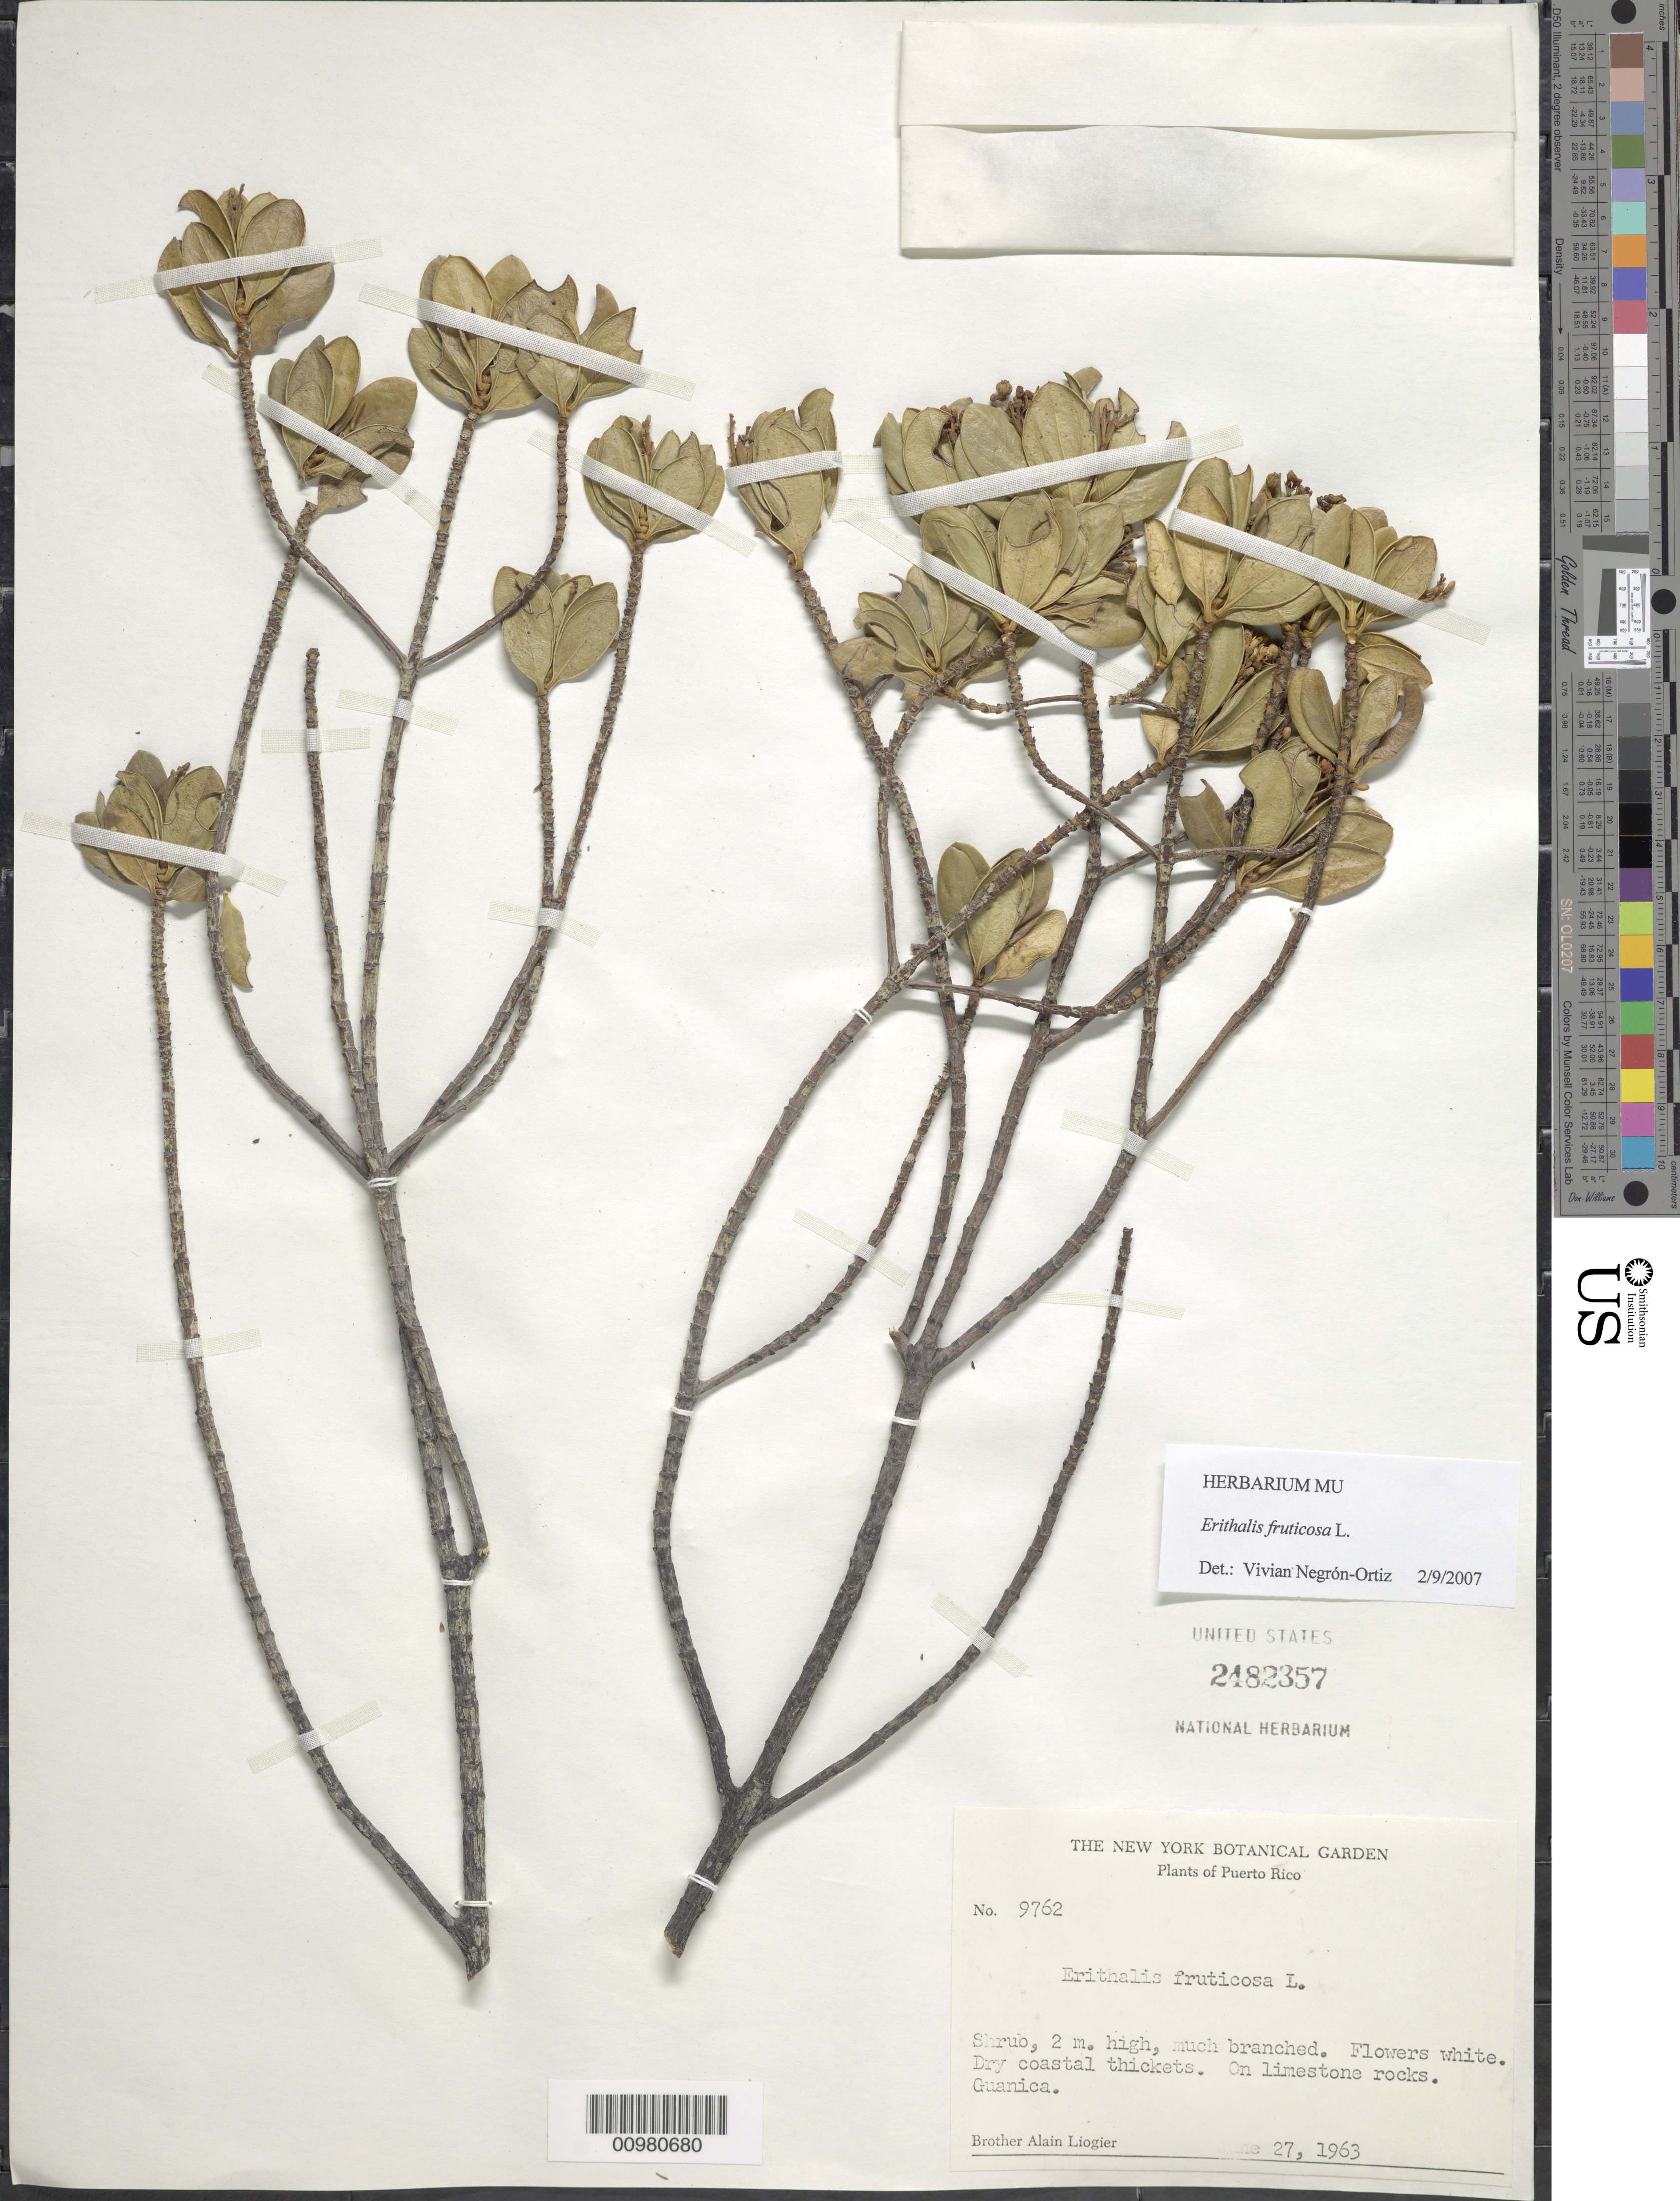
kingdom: Plantae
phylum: Tracheophyta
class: Magnoliopsida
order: Gentianales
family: Rubiaceae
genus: Erithalis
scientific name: Erithalis fruticosa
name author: L.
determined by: Negrón-Ortiz, V.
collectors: A. H. Liogier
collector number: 9762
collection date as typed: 27 Jun 1963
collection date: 1963-06-27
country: Puerto Rico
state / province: Guanica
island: Puerto Rico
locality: Guanica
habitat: Dry coastal plain; on limestone rocks.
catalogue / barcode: US 2482357